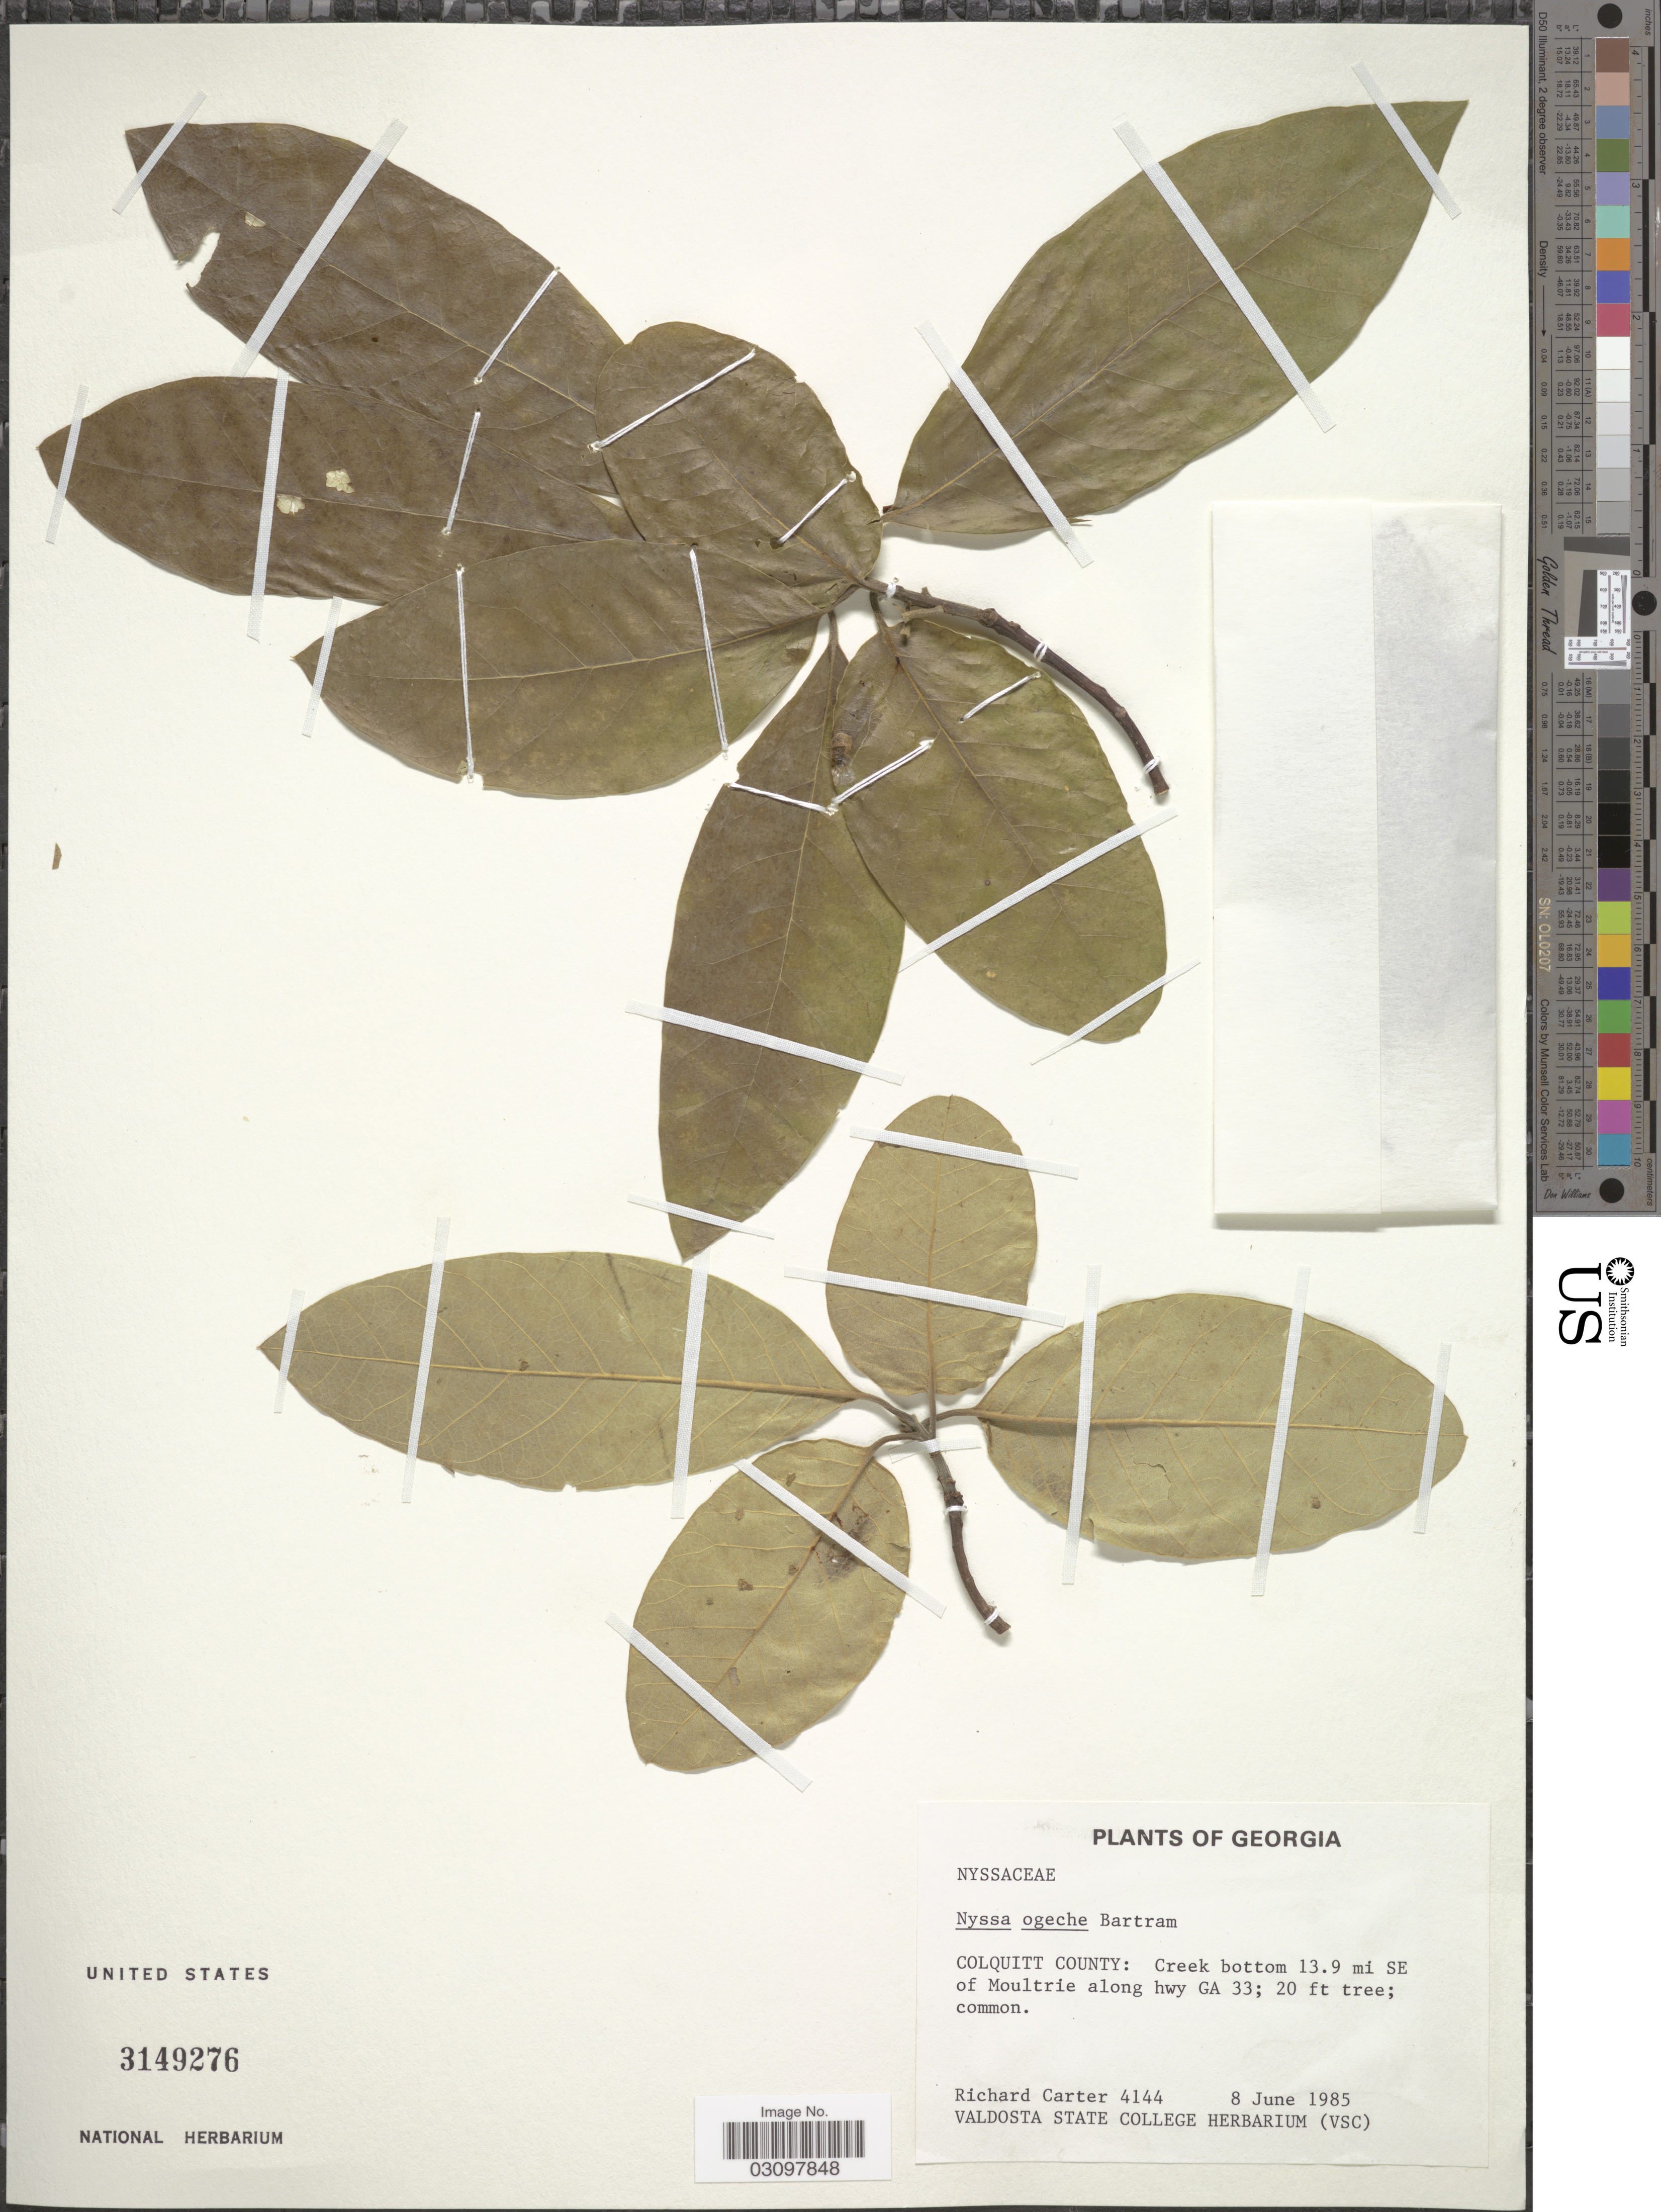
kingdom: Plantae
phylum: Tracheophyta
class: Magnoliopsida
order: Cornales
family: Nyssaceae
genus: Nyssa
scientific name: Nyssa ogeche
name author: W. Bartram ex Marshall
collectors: R. Carter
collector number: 4144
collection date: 1985-06-08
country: United States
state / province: Georgia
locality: Colquitt County: Creek bottom 13.9 mi SE of Moultrie along hwy GA 33.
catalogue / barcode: US 3149276